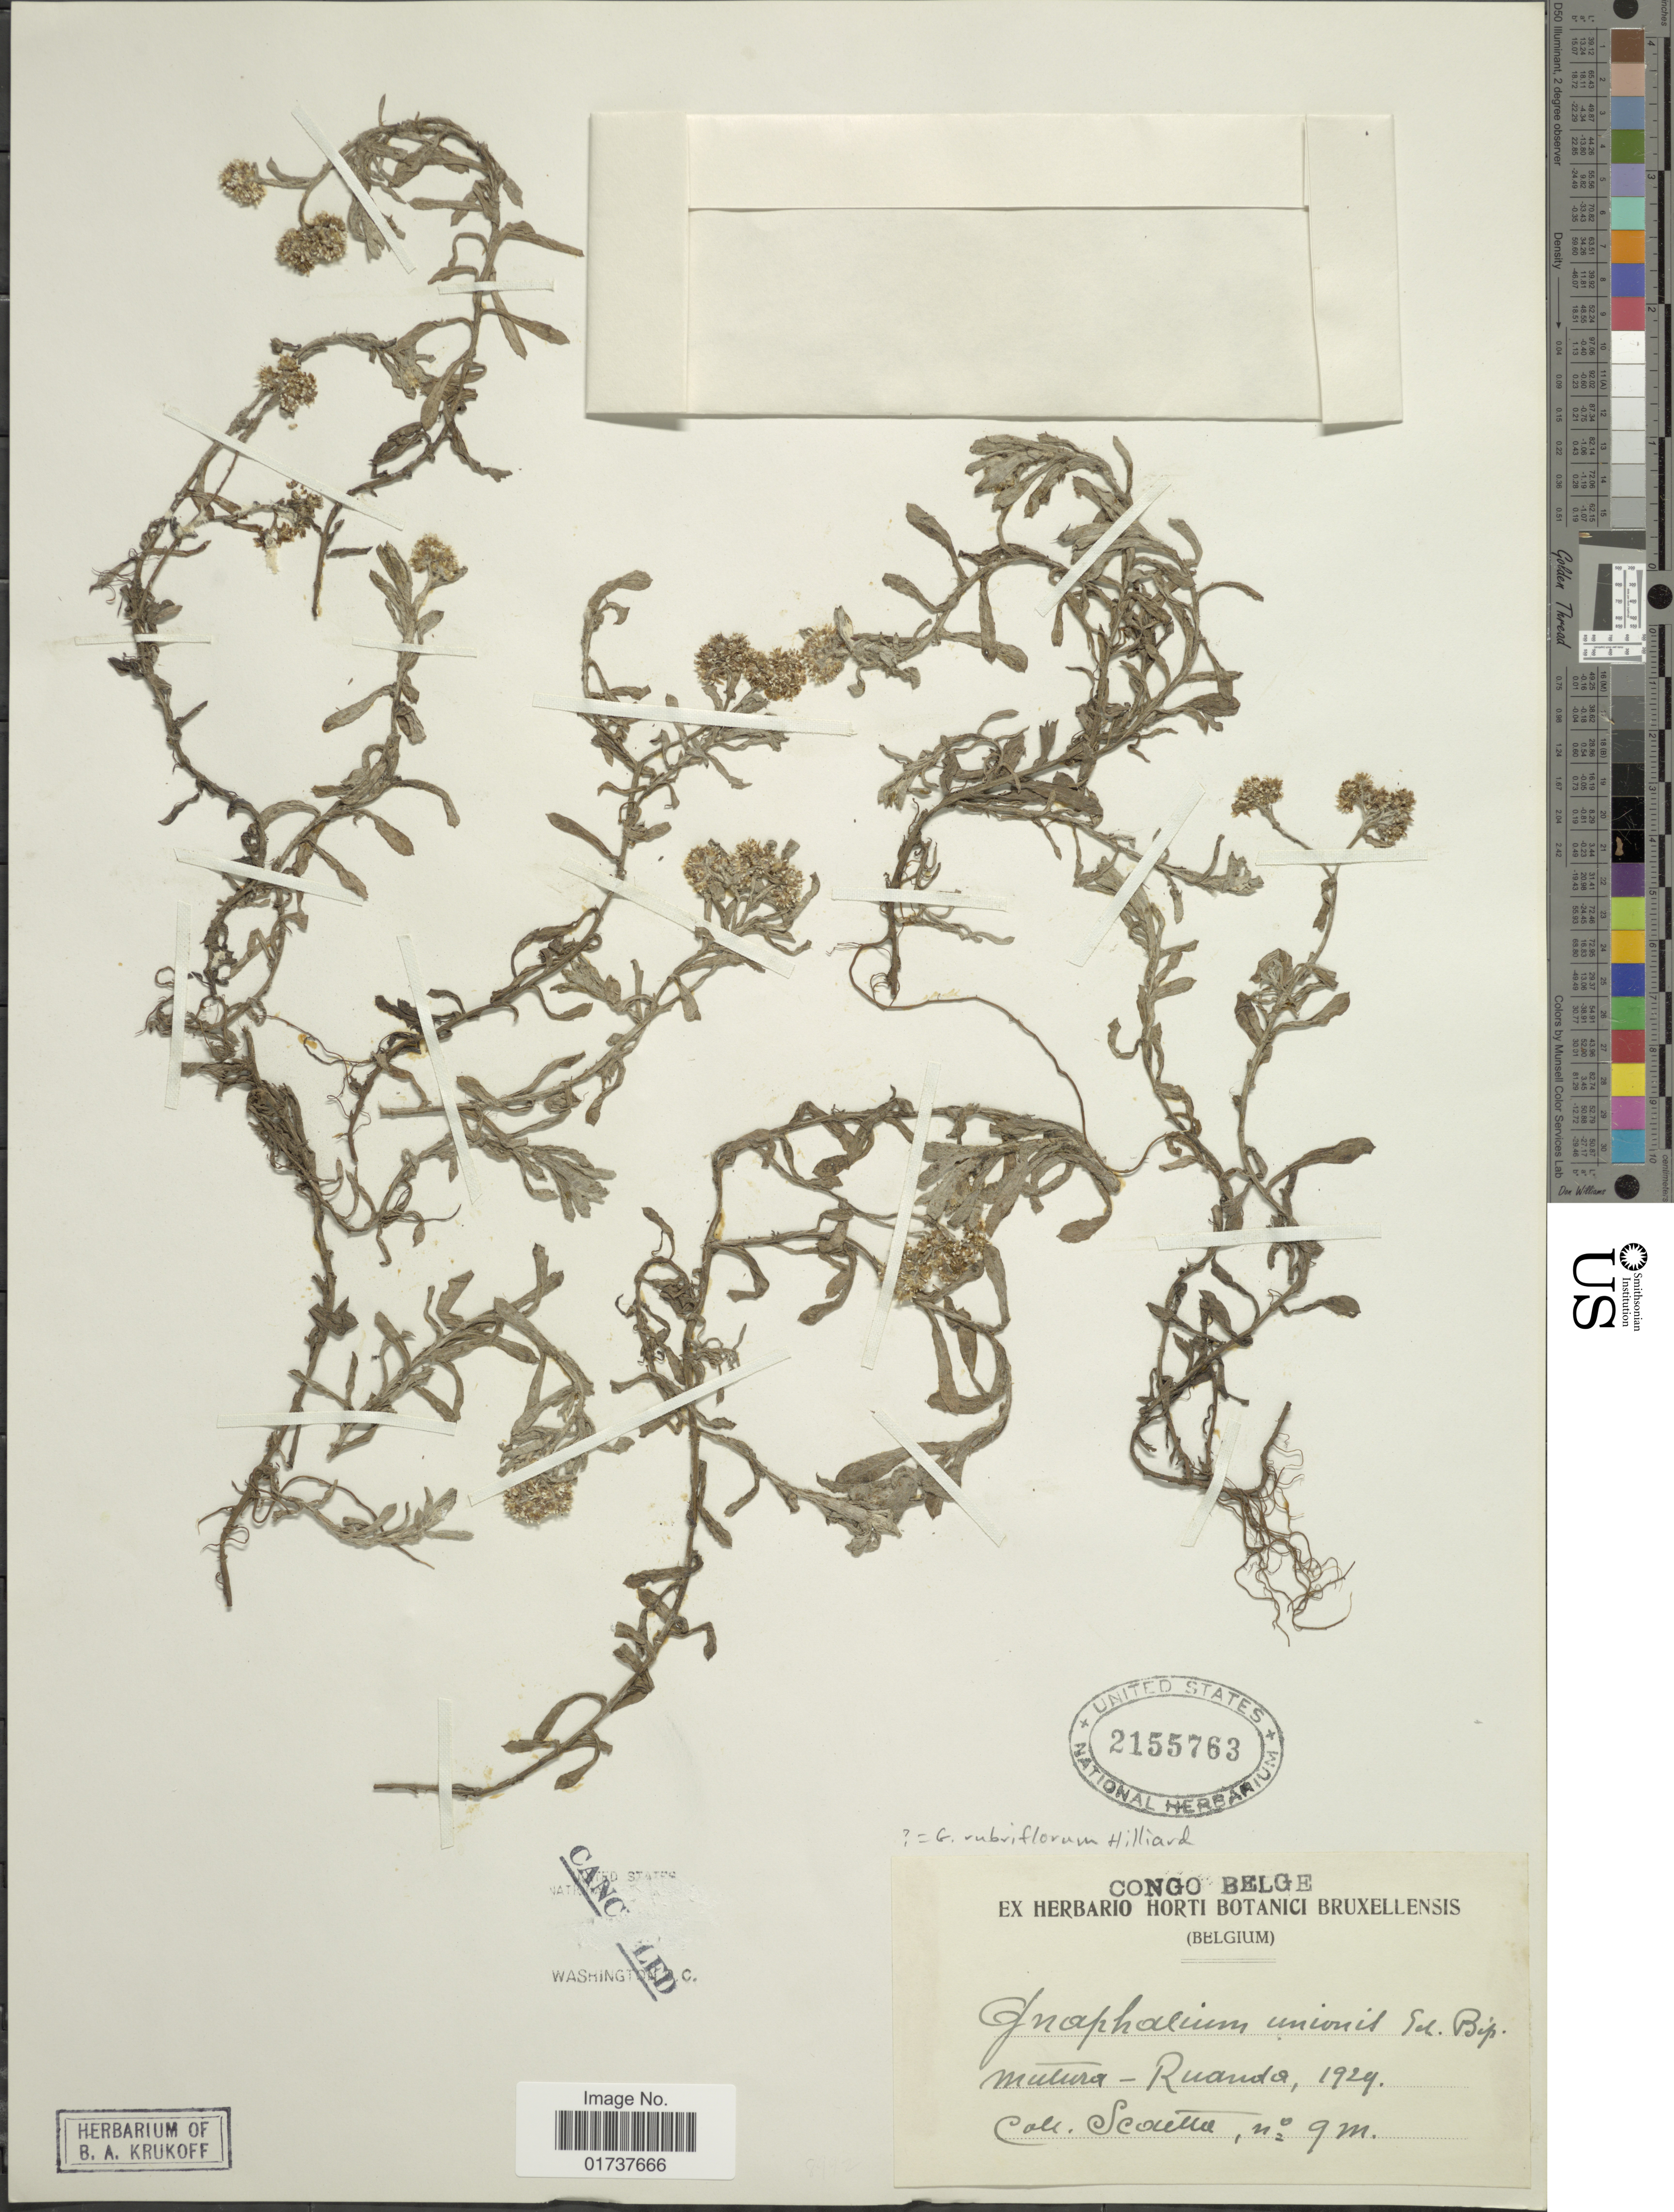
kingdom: Plantae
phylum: Tracheophyta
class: Magnoliopsida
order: Asterales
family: Asteraceae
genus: Gnaphalium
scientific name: Gnaphalium unionis var. rubiflorum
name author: (Hilliard) Beentje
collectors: Scouttee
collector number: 9111*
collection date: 1924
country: Rwanda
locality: Congo Belge, Mutura- Ruanda.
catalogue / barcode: US 2155763